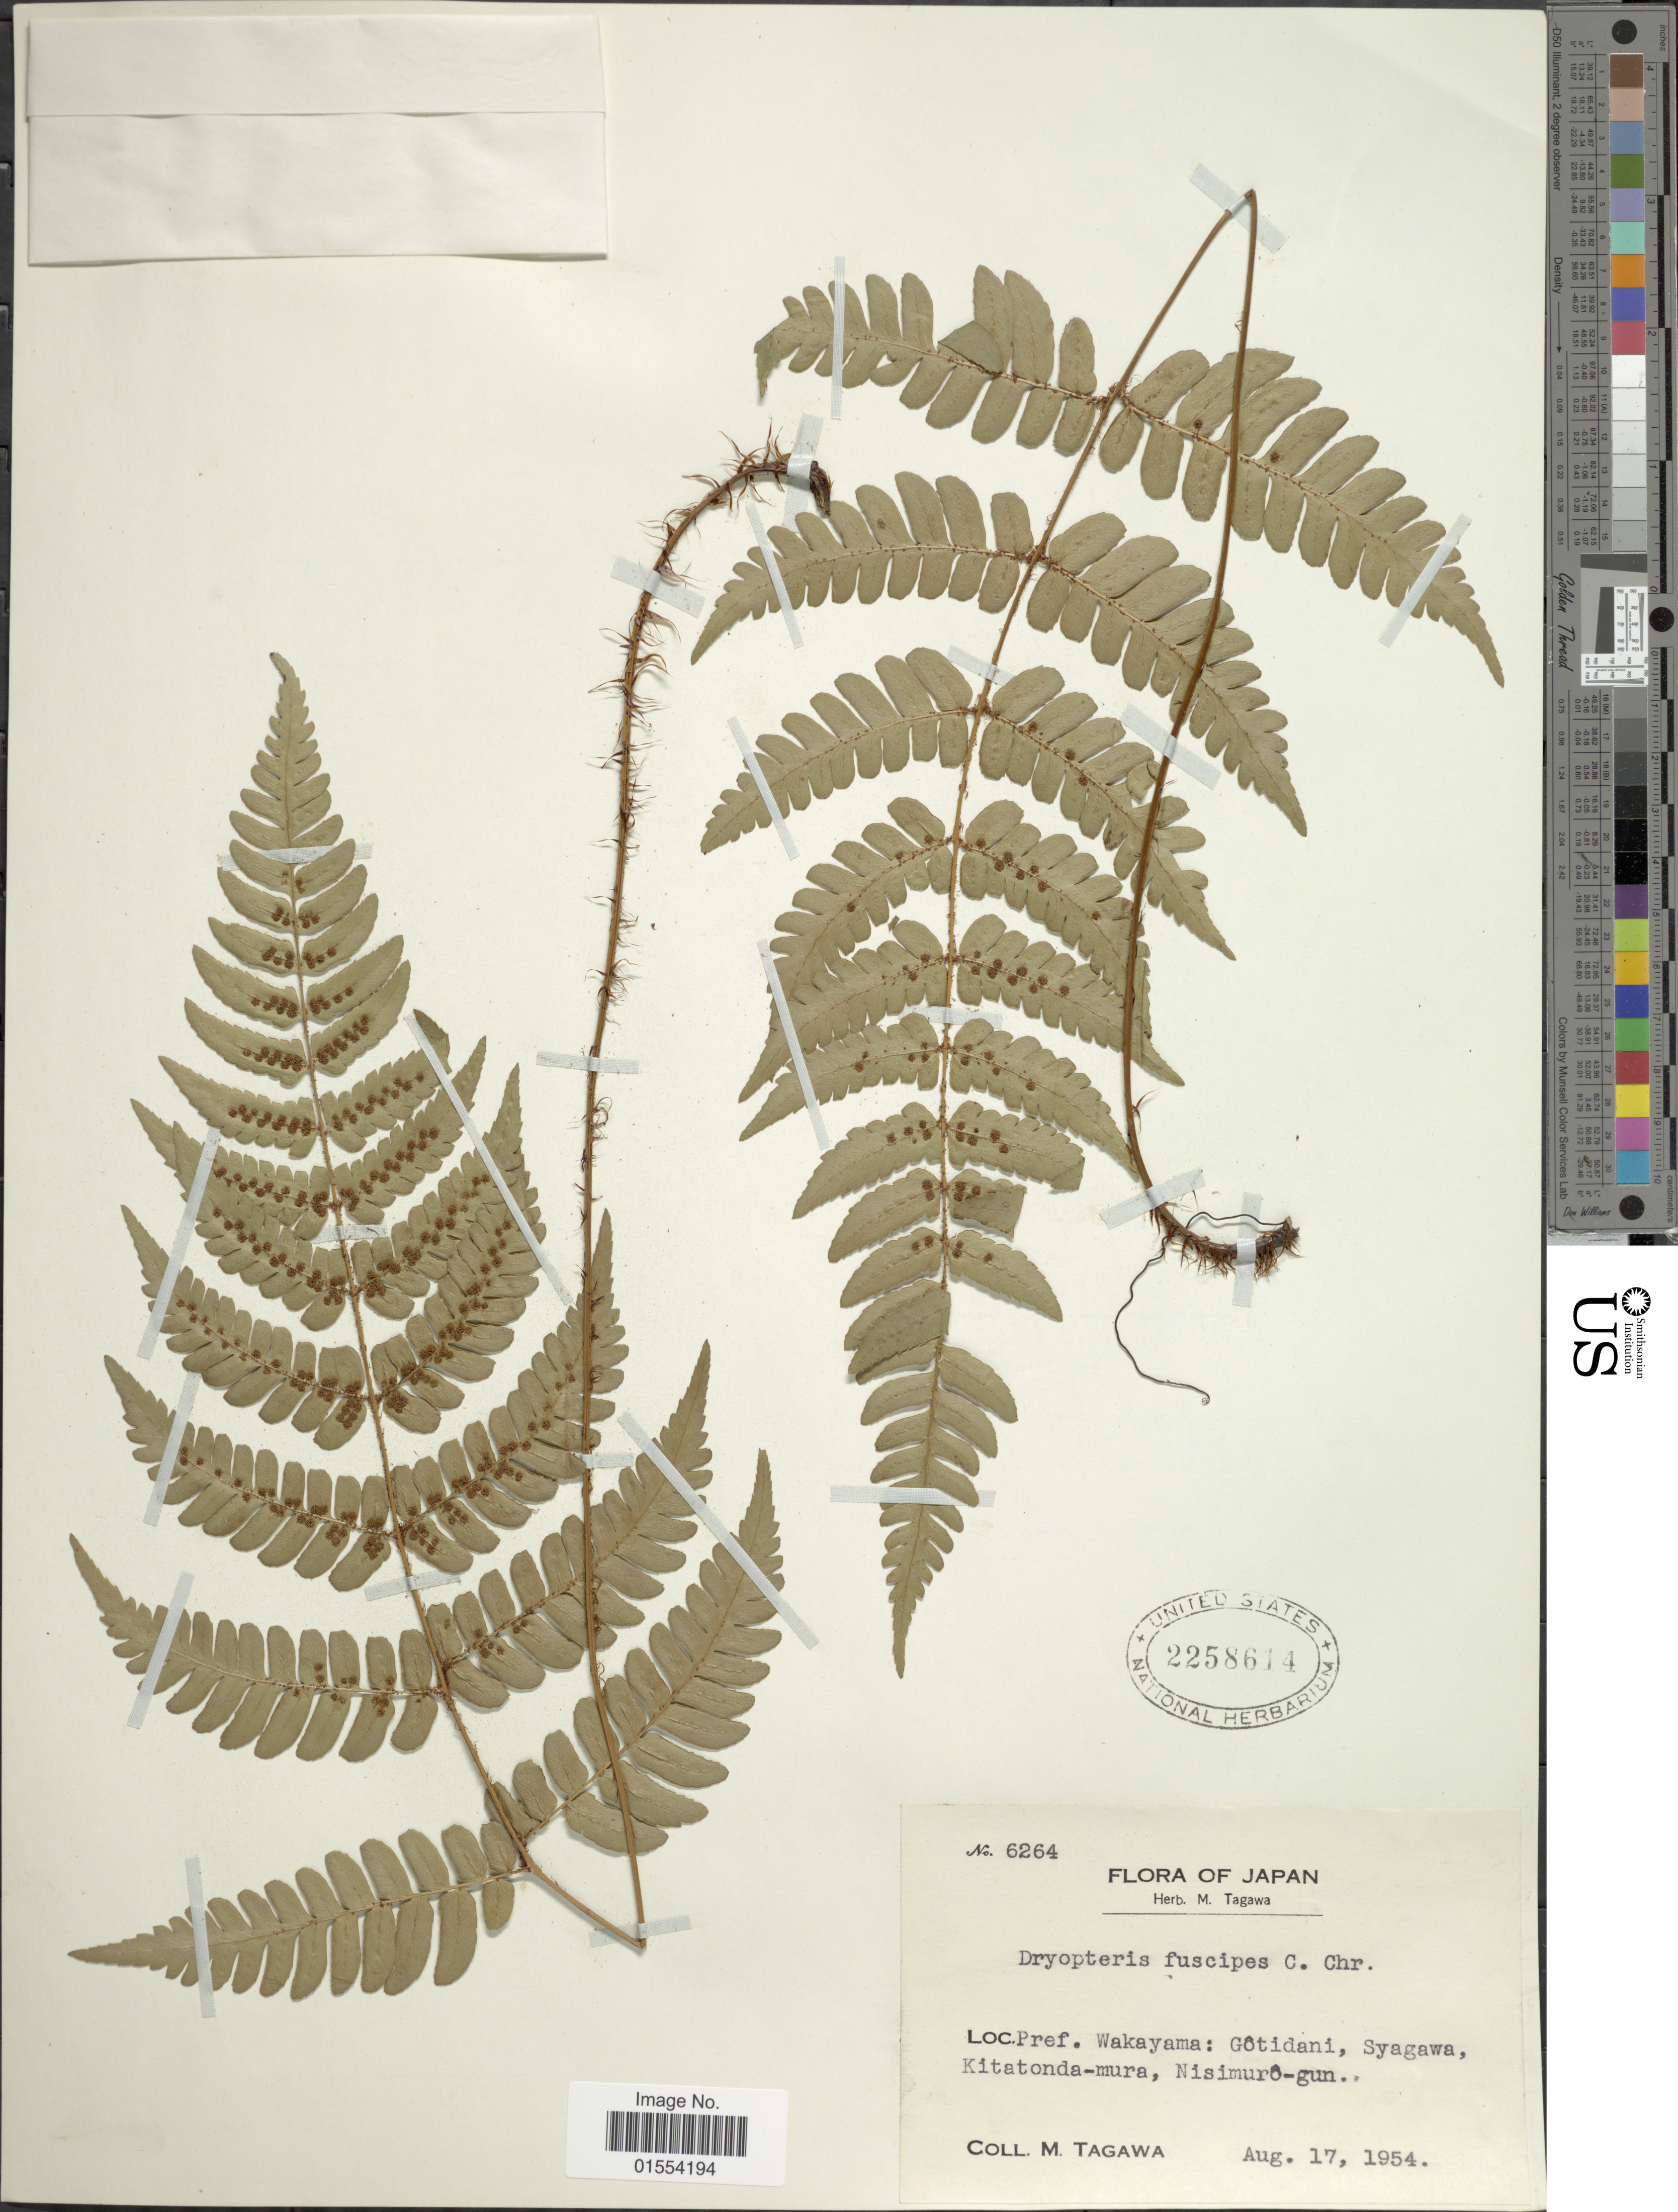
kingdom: Plantae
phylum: Tracheophyta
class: Polypodiopsida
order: Polypodiales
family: Dryopteridaceae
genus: Dryopteris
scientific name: Dryopteris fuscipes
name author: C. Chr.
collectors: M. Tagawa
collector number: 6264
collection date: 1954-08-17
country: Japan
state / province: Wakayama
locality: Japan, Pref, Wakayama: Gotidani, Syagawa Kitatonda-mura, Nisimuro-gun.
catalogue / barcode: US 2258614